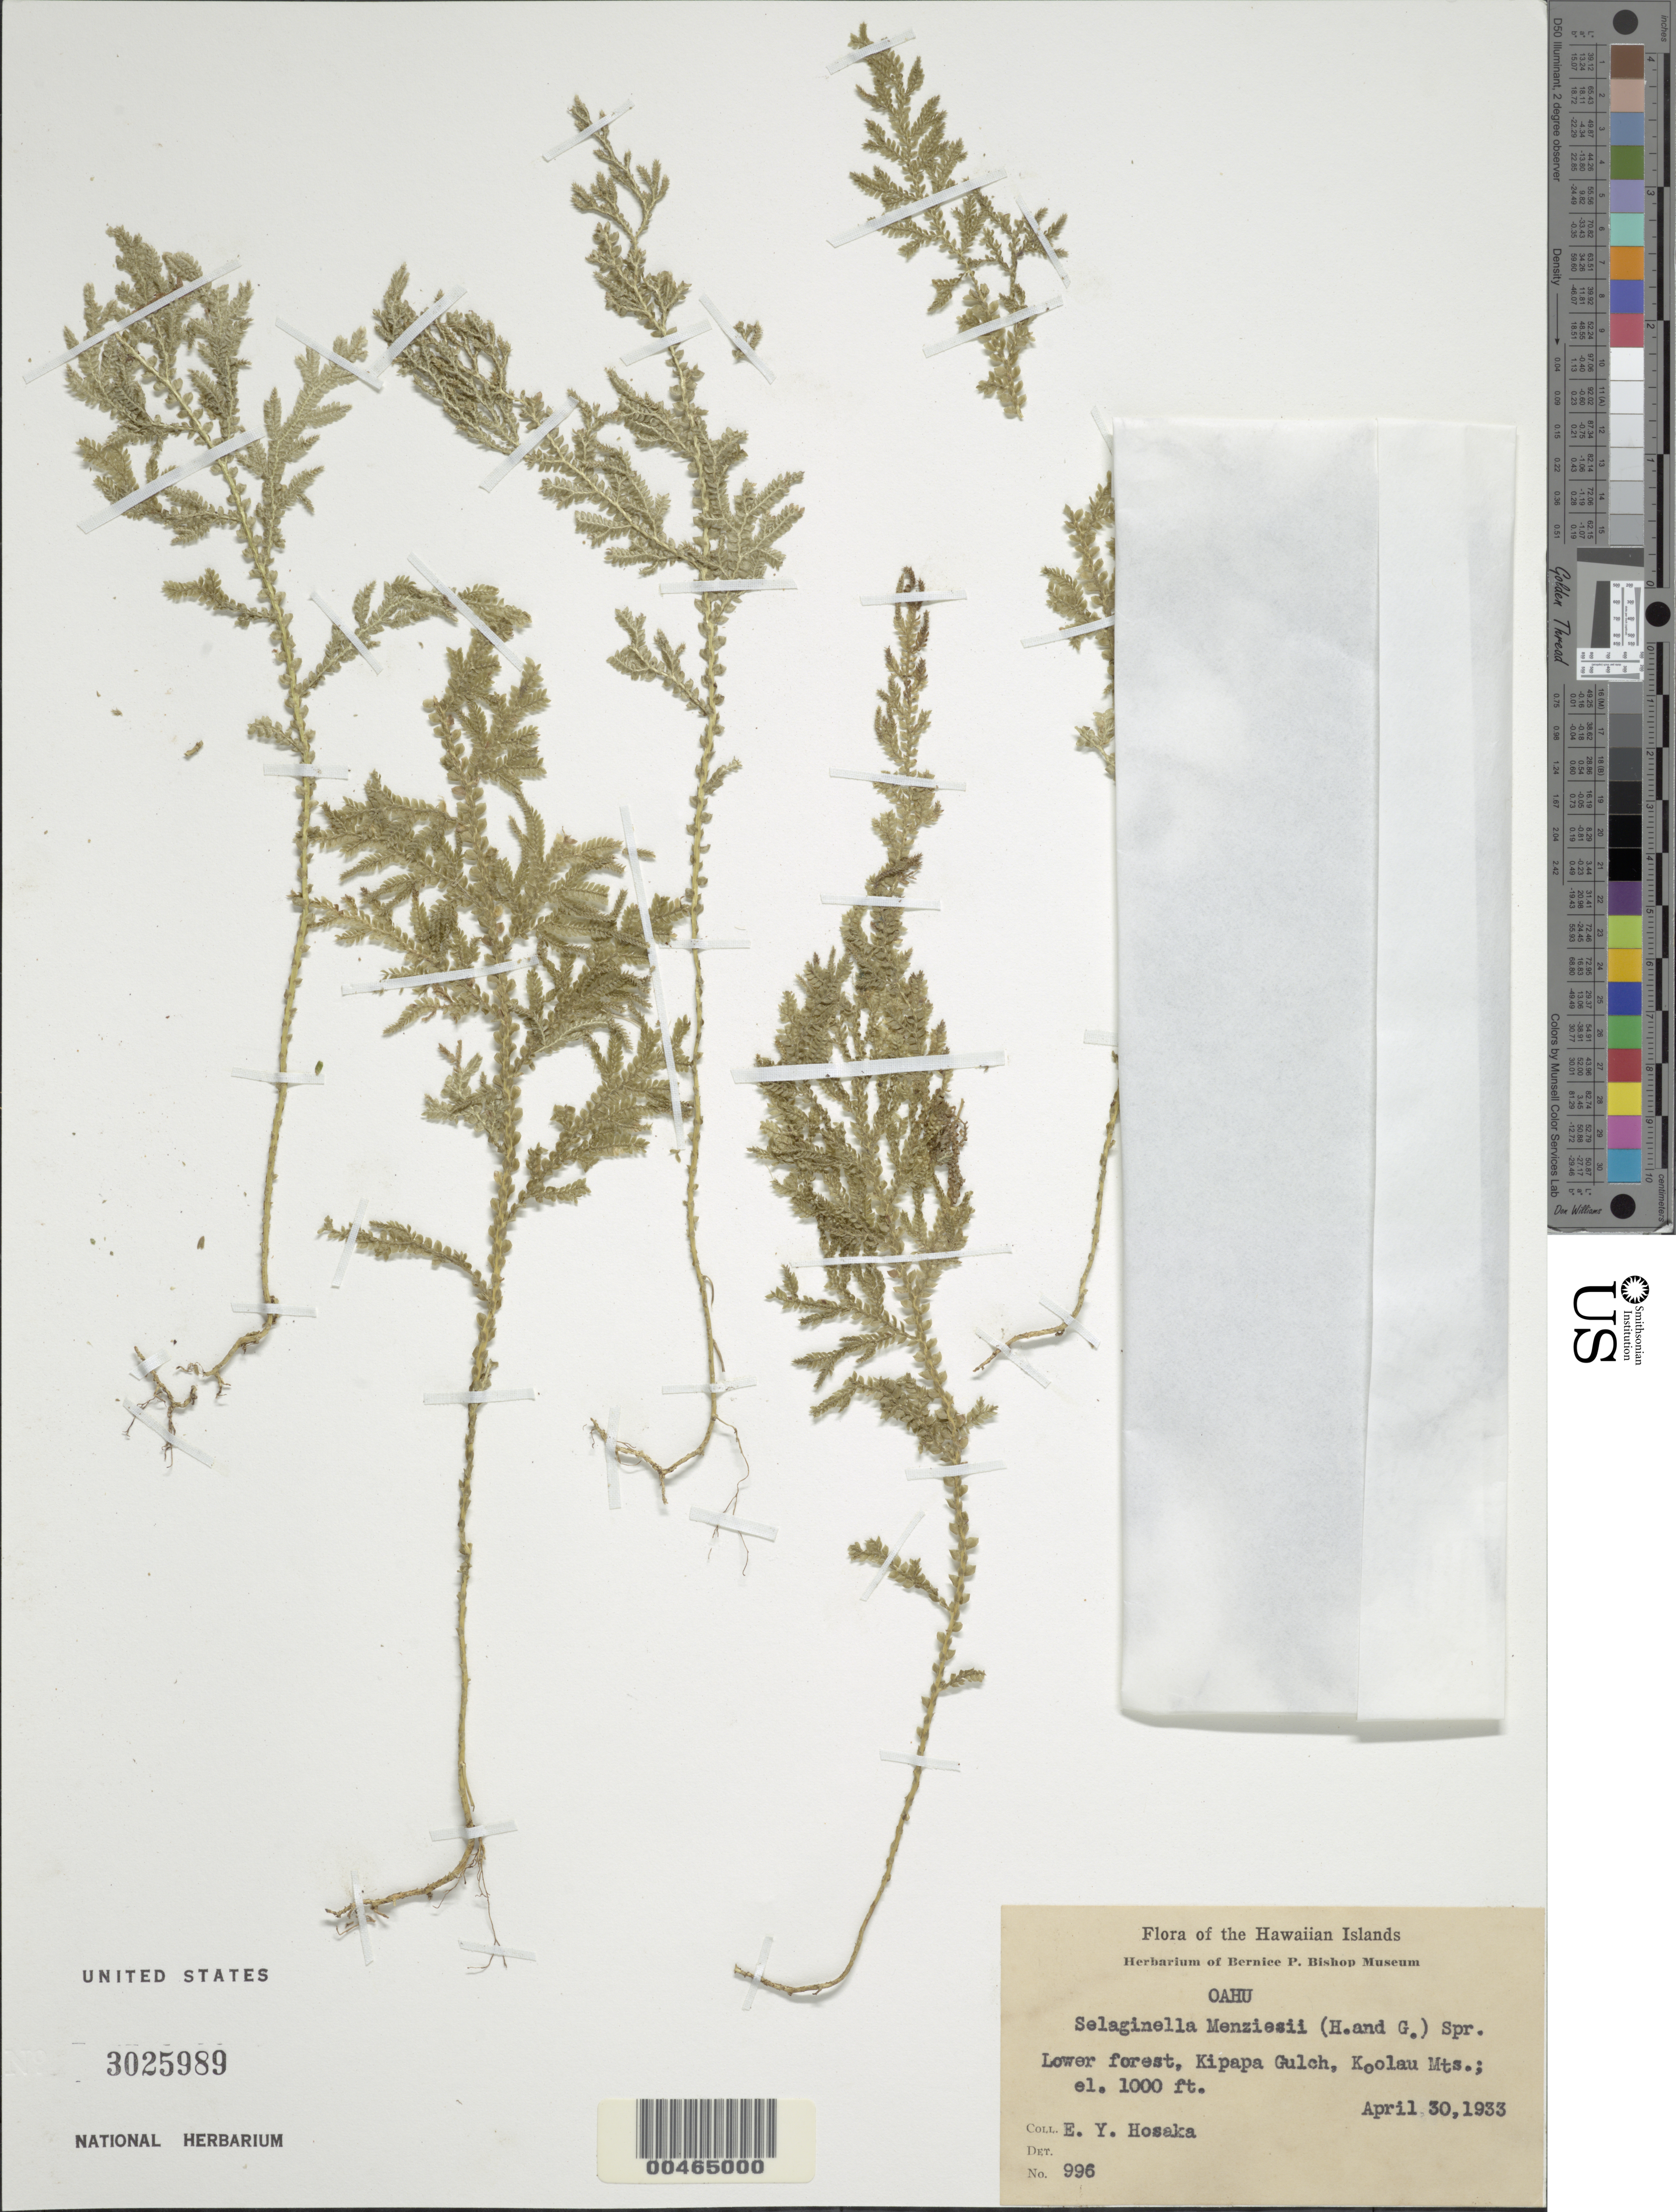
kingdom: Plantae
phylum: Tracheophyta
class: Lycopodiopsida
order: Selaginellales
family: Selaginellaceae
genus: Selaginella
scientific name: Selaginella arbuscula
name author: (Kualf.) Spring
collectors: E. Y. Hosaka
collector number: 996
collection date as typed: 30 Apr 1933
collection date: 1933-04-30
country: United States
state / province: Hawaii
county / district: Honolulu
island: Oahu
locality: Kipapa Gulch, Koolau Mountains, Oahu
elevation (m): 305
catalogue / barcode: US 3025989